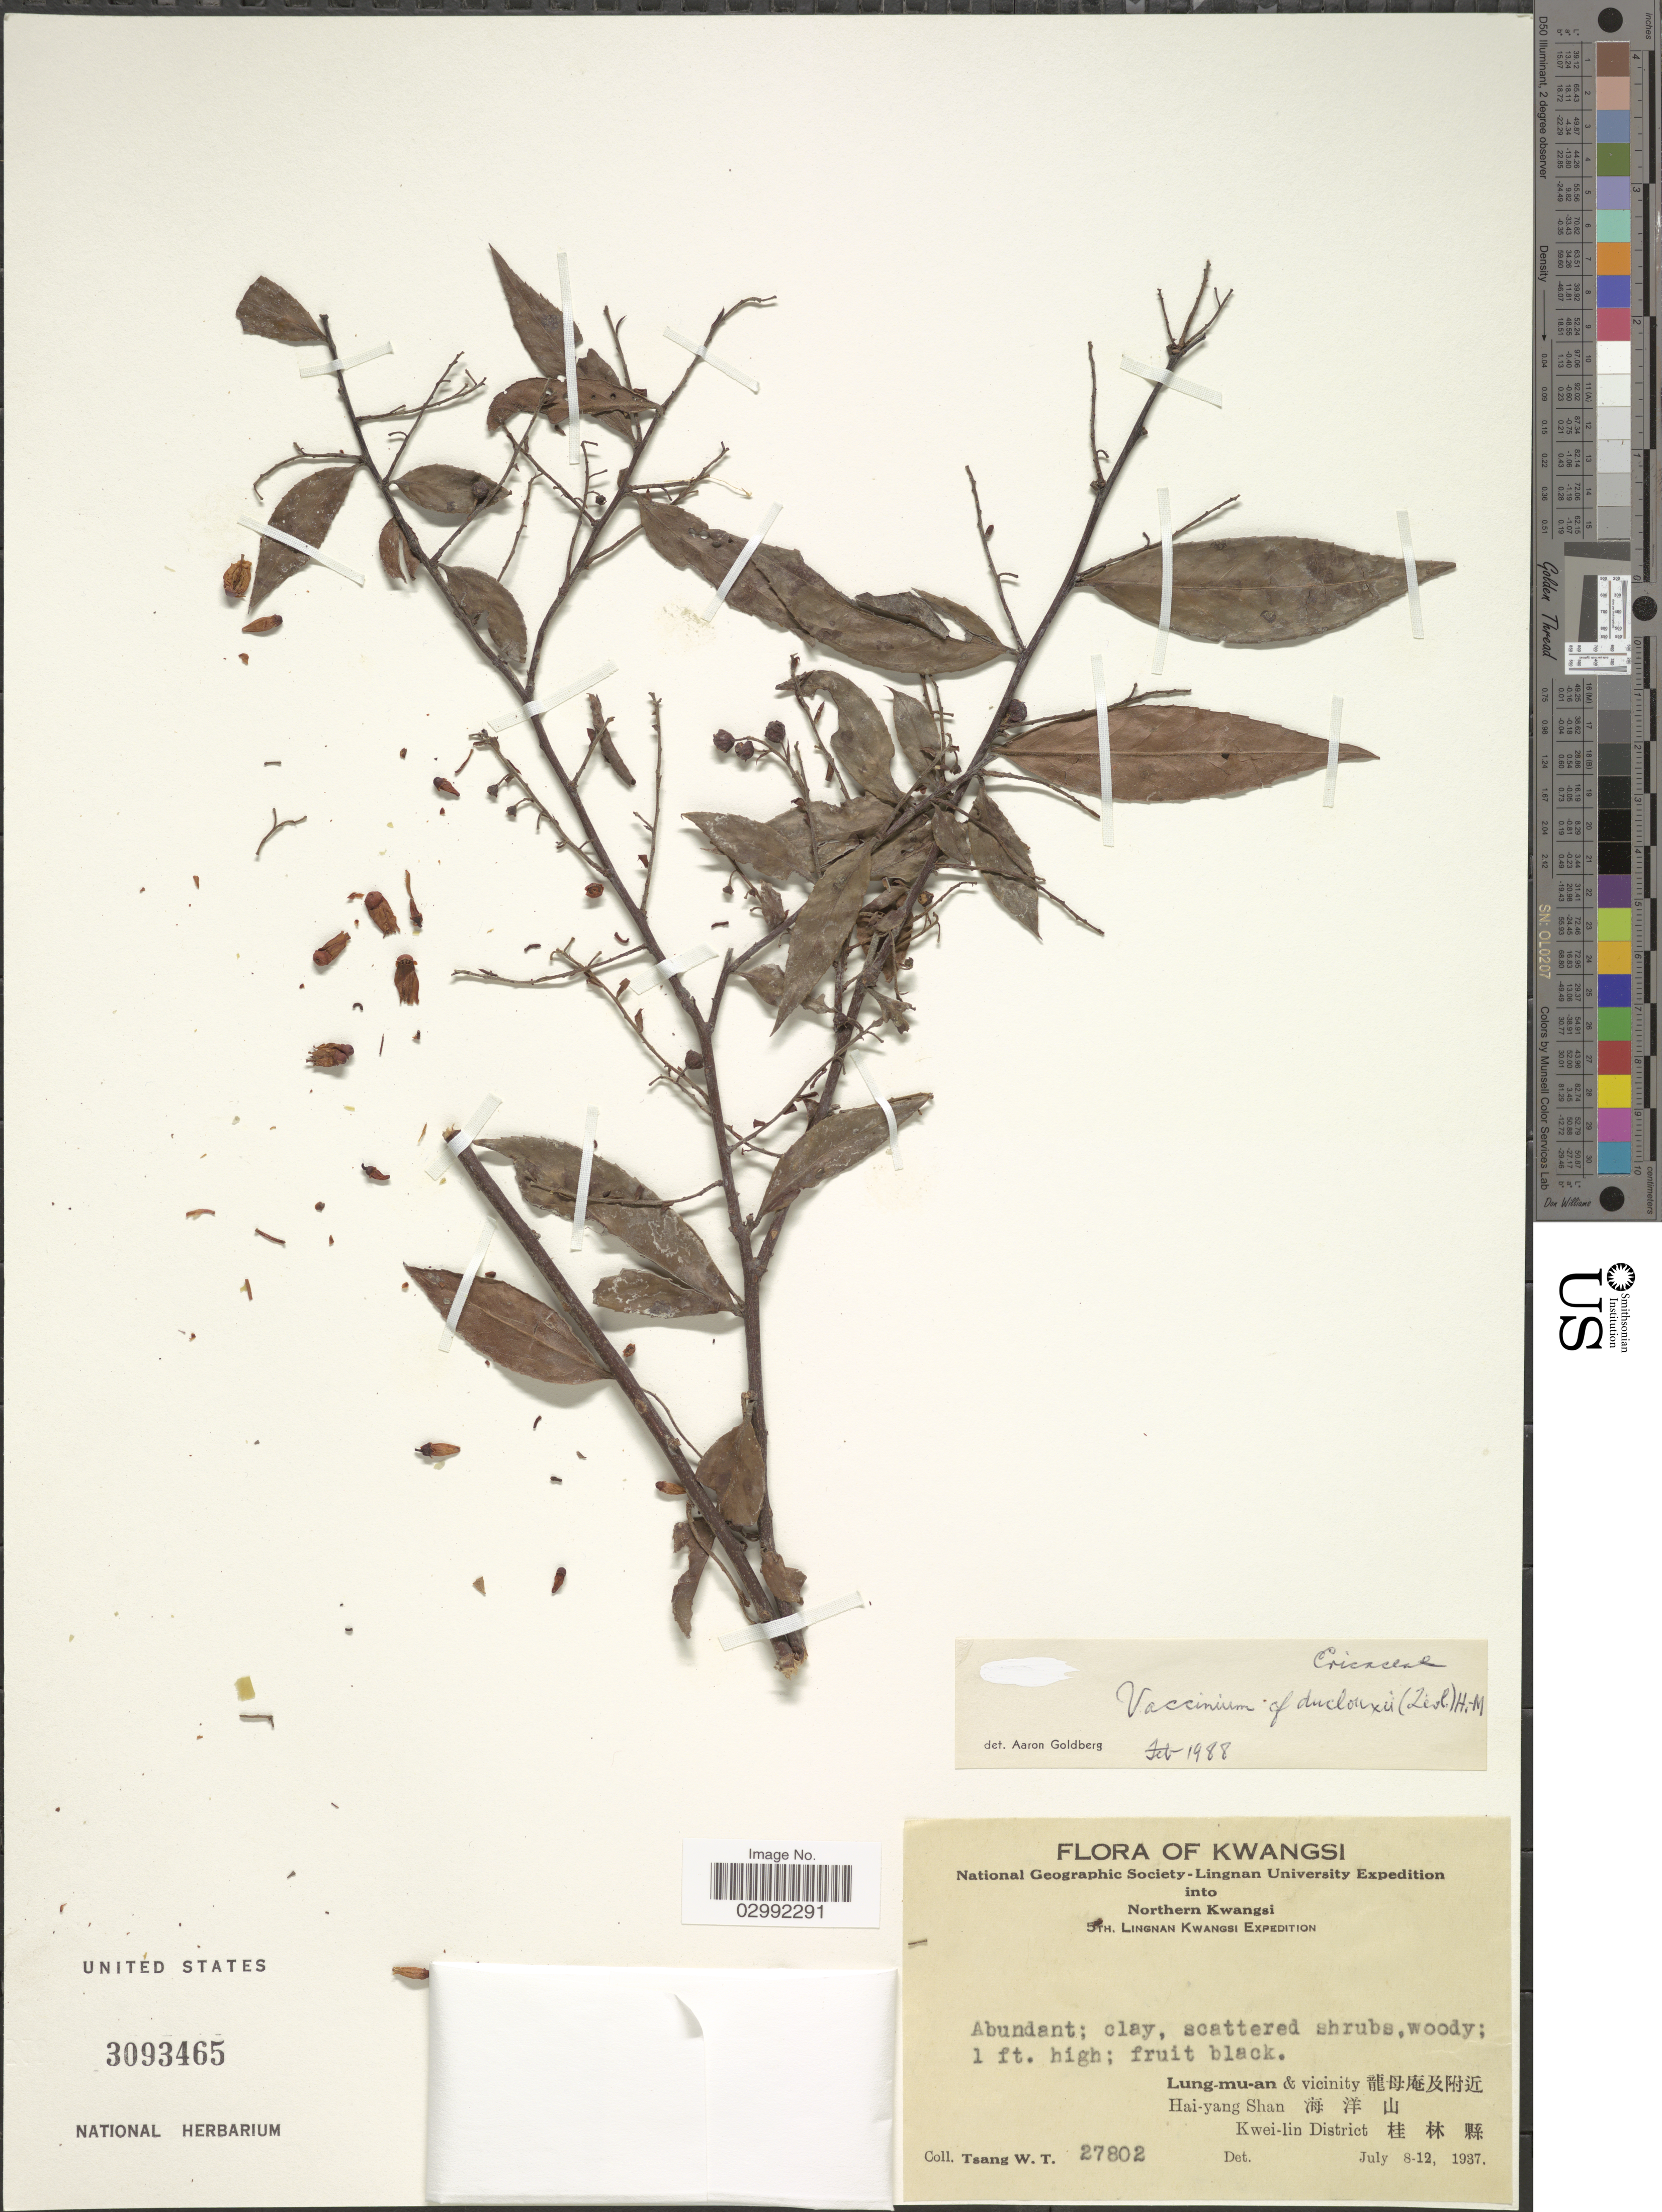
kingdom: Plantae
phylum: Tracheophyta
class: Magnoliopsida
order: Ericales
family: Ericaceae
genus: Vaccinium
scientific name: Vaccinium sprengelii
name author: (G. Don) Sleumer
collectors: W. T. Tsang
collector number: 27802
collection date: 1937-07-08/1937-07-12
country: China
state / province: Guangxi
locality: Kwangsi. Lung-mu-an & vicinity X. Hai-yang Shan X. Kwi-lin District X. Northern Kwangsi.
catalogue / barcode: US 3093465